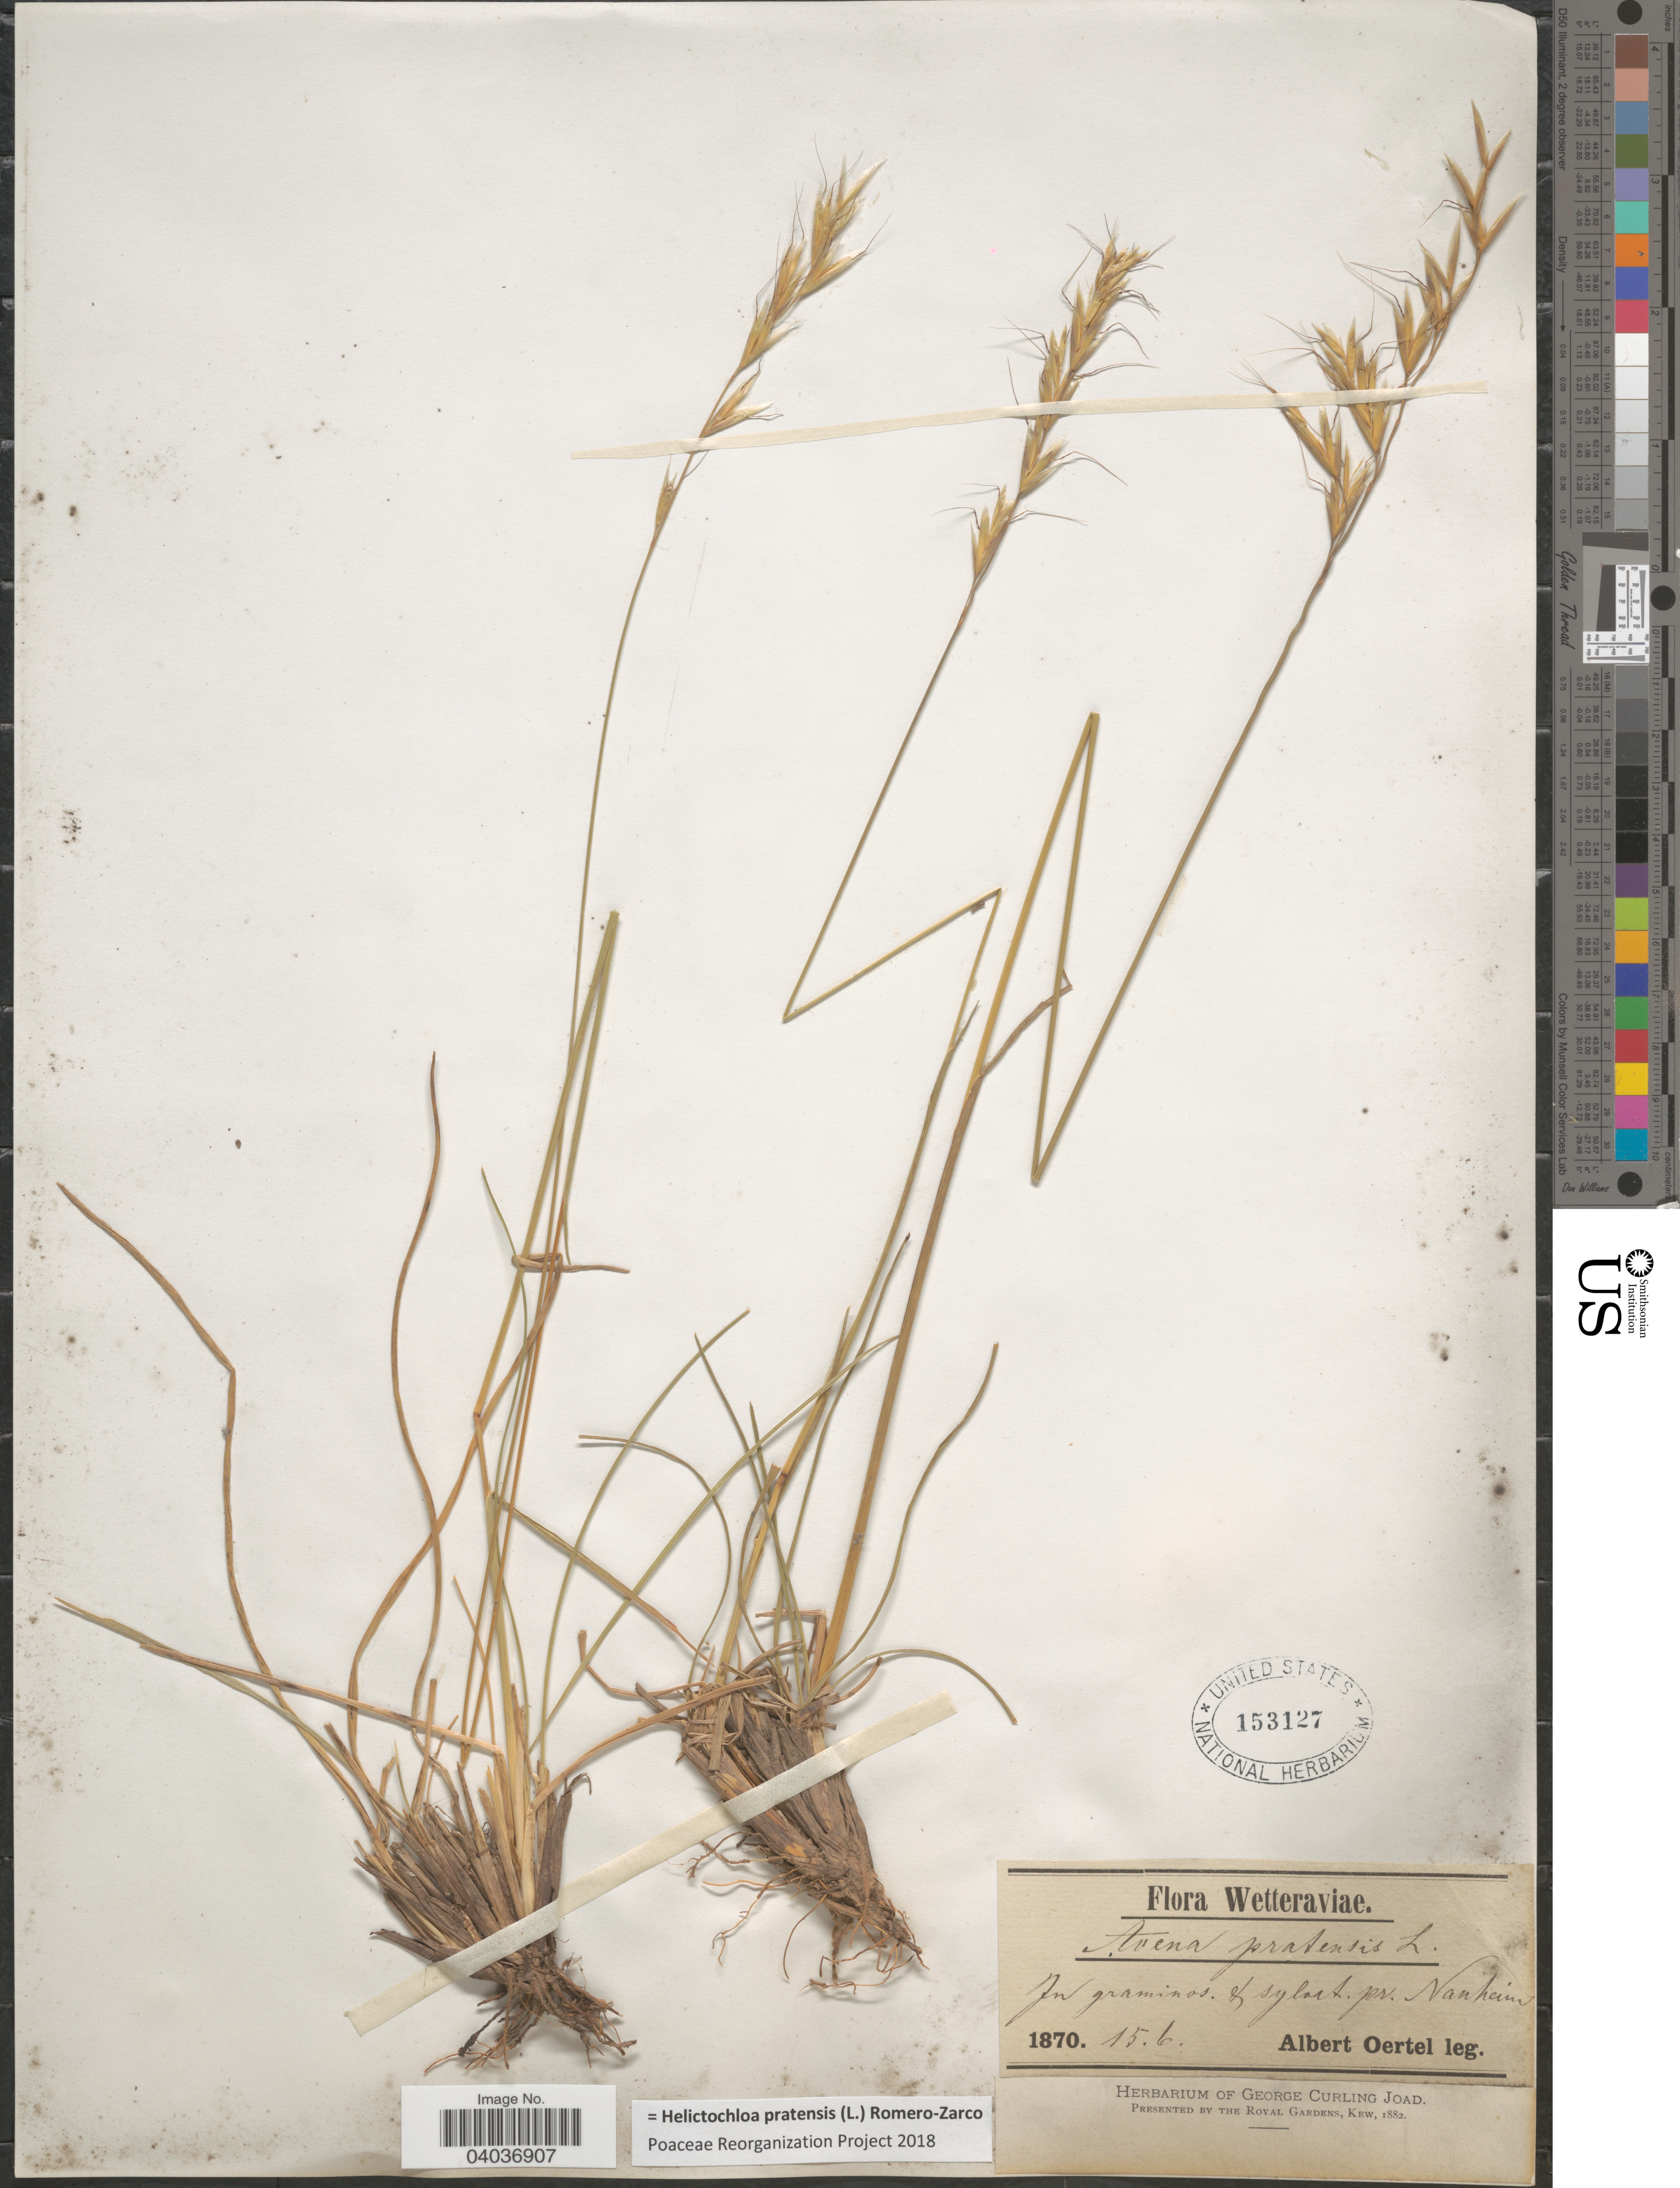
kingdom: Plantae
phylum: Tracheophyta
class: Liliopsida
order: Poales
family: Poaceae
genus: Helictochloa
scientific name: Helictochloa pratensis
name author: (L.) Romero-Zarco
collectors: A. Oertel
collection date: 1870-06-15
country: Germany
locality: Wetteraviae. In graminos. & sylaat [interpreted]. pr. Naeheim.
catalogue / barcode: US 153127